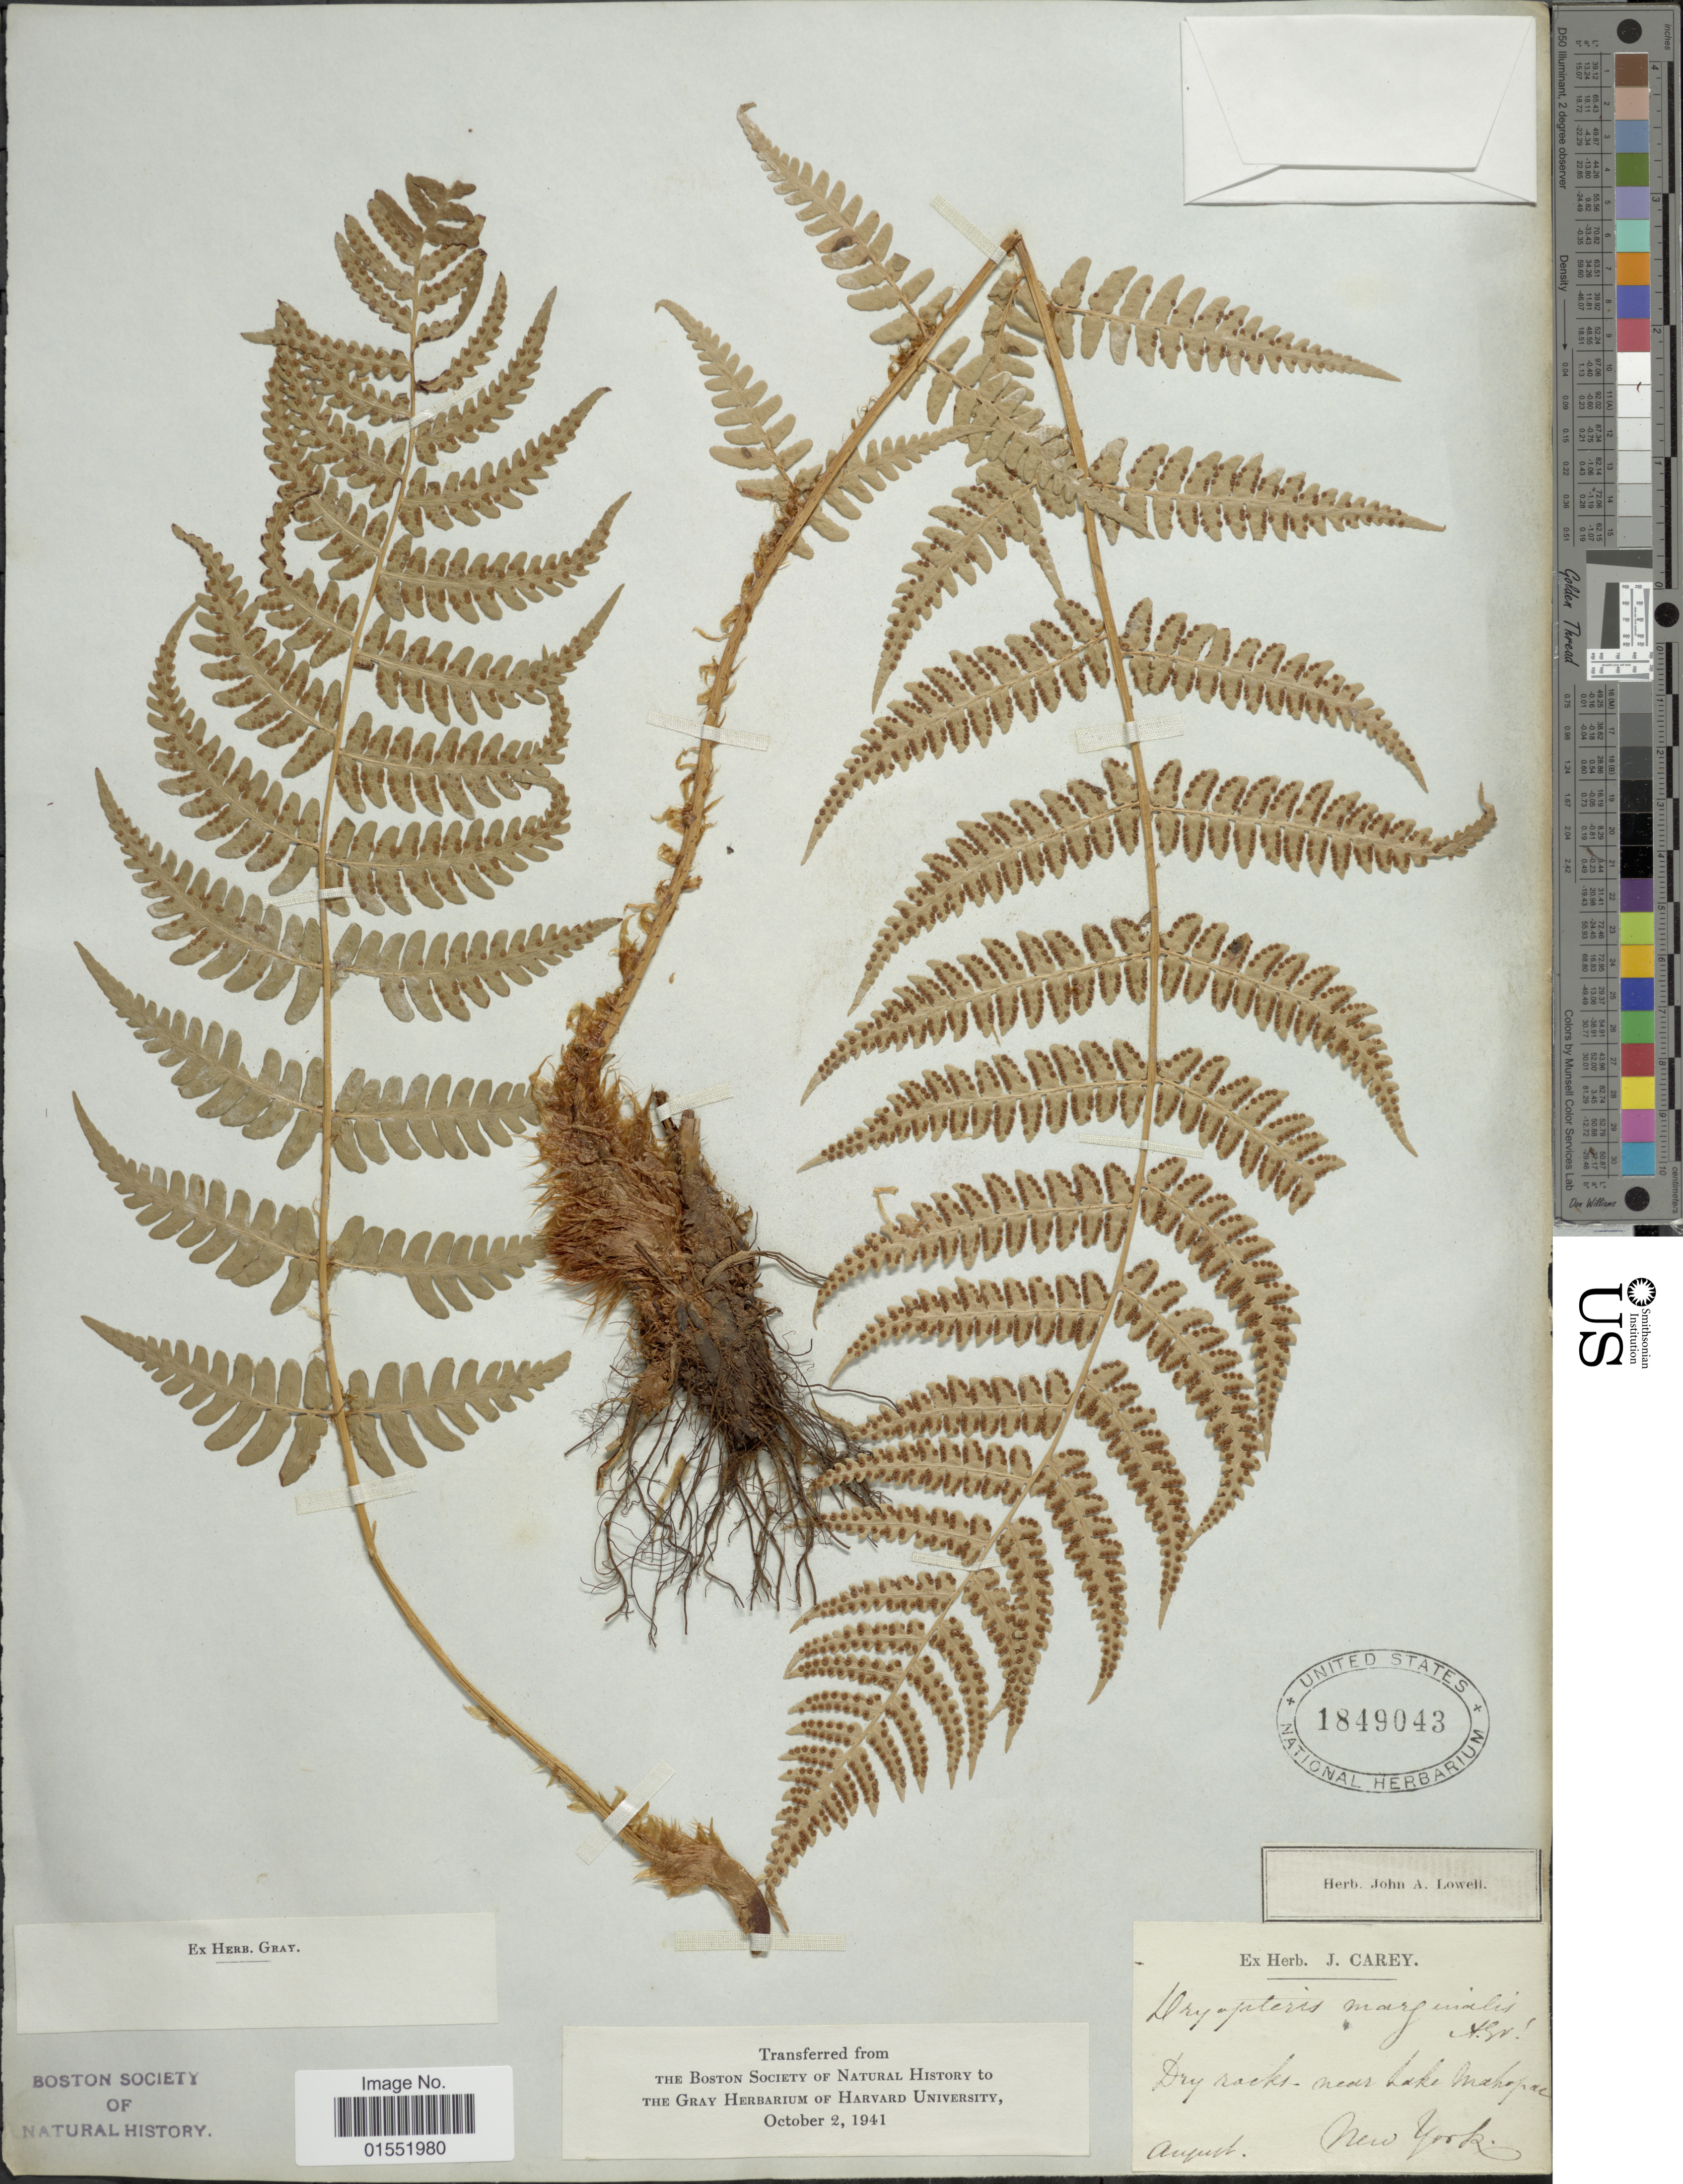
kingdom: Plantae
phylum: Tracheophyta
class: Polypodiopsida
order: Polypodiales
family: Dryopteridaceae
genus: Dryopteris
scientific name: Dryopteris marginalis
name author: (L.) A. Gray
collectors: ex herb. J. Carey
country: United States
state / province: New York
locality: Near Lake Mahopac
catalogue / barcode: US 1849043